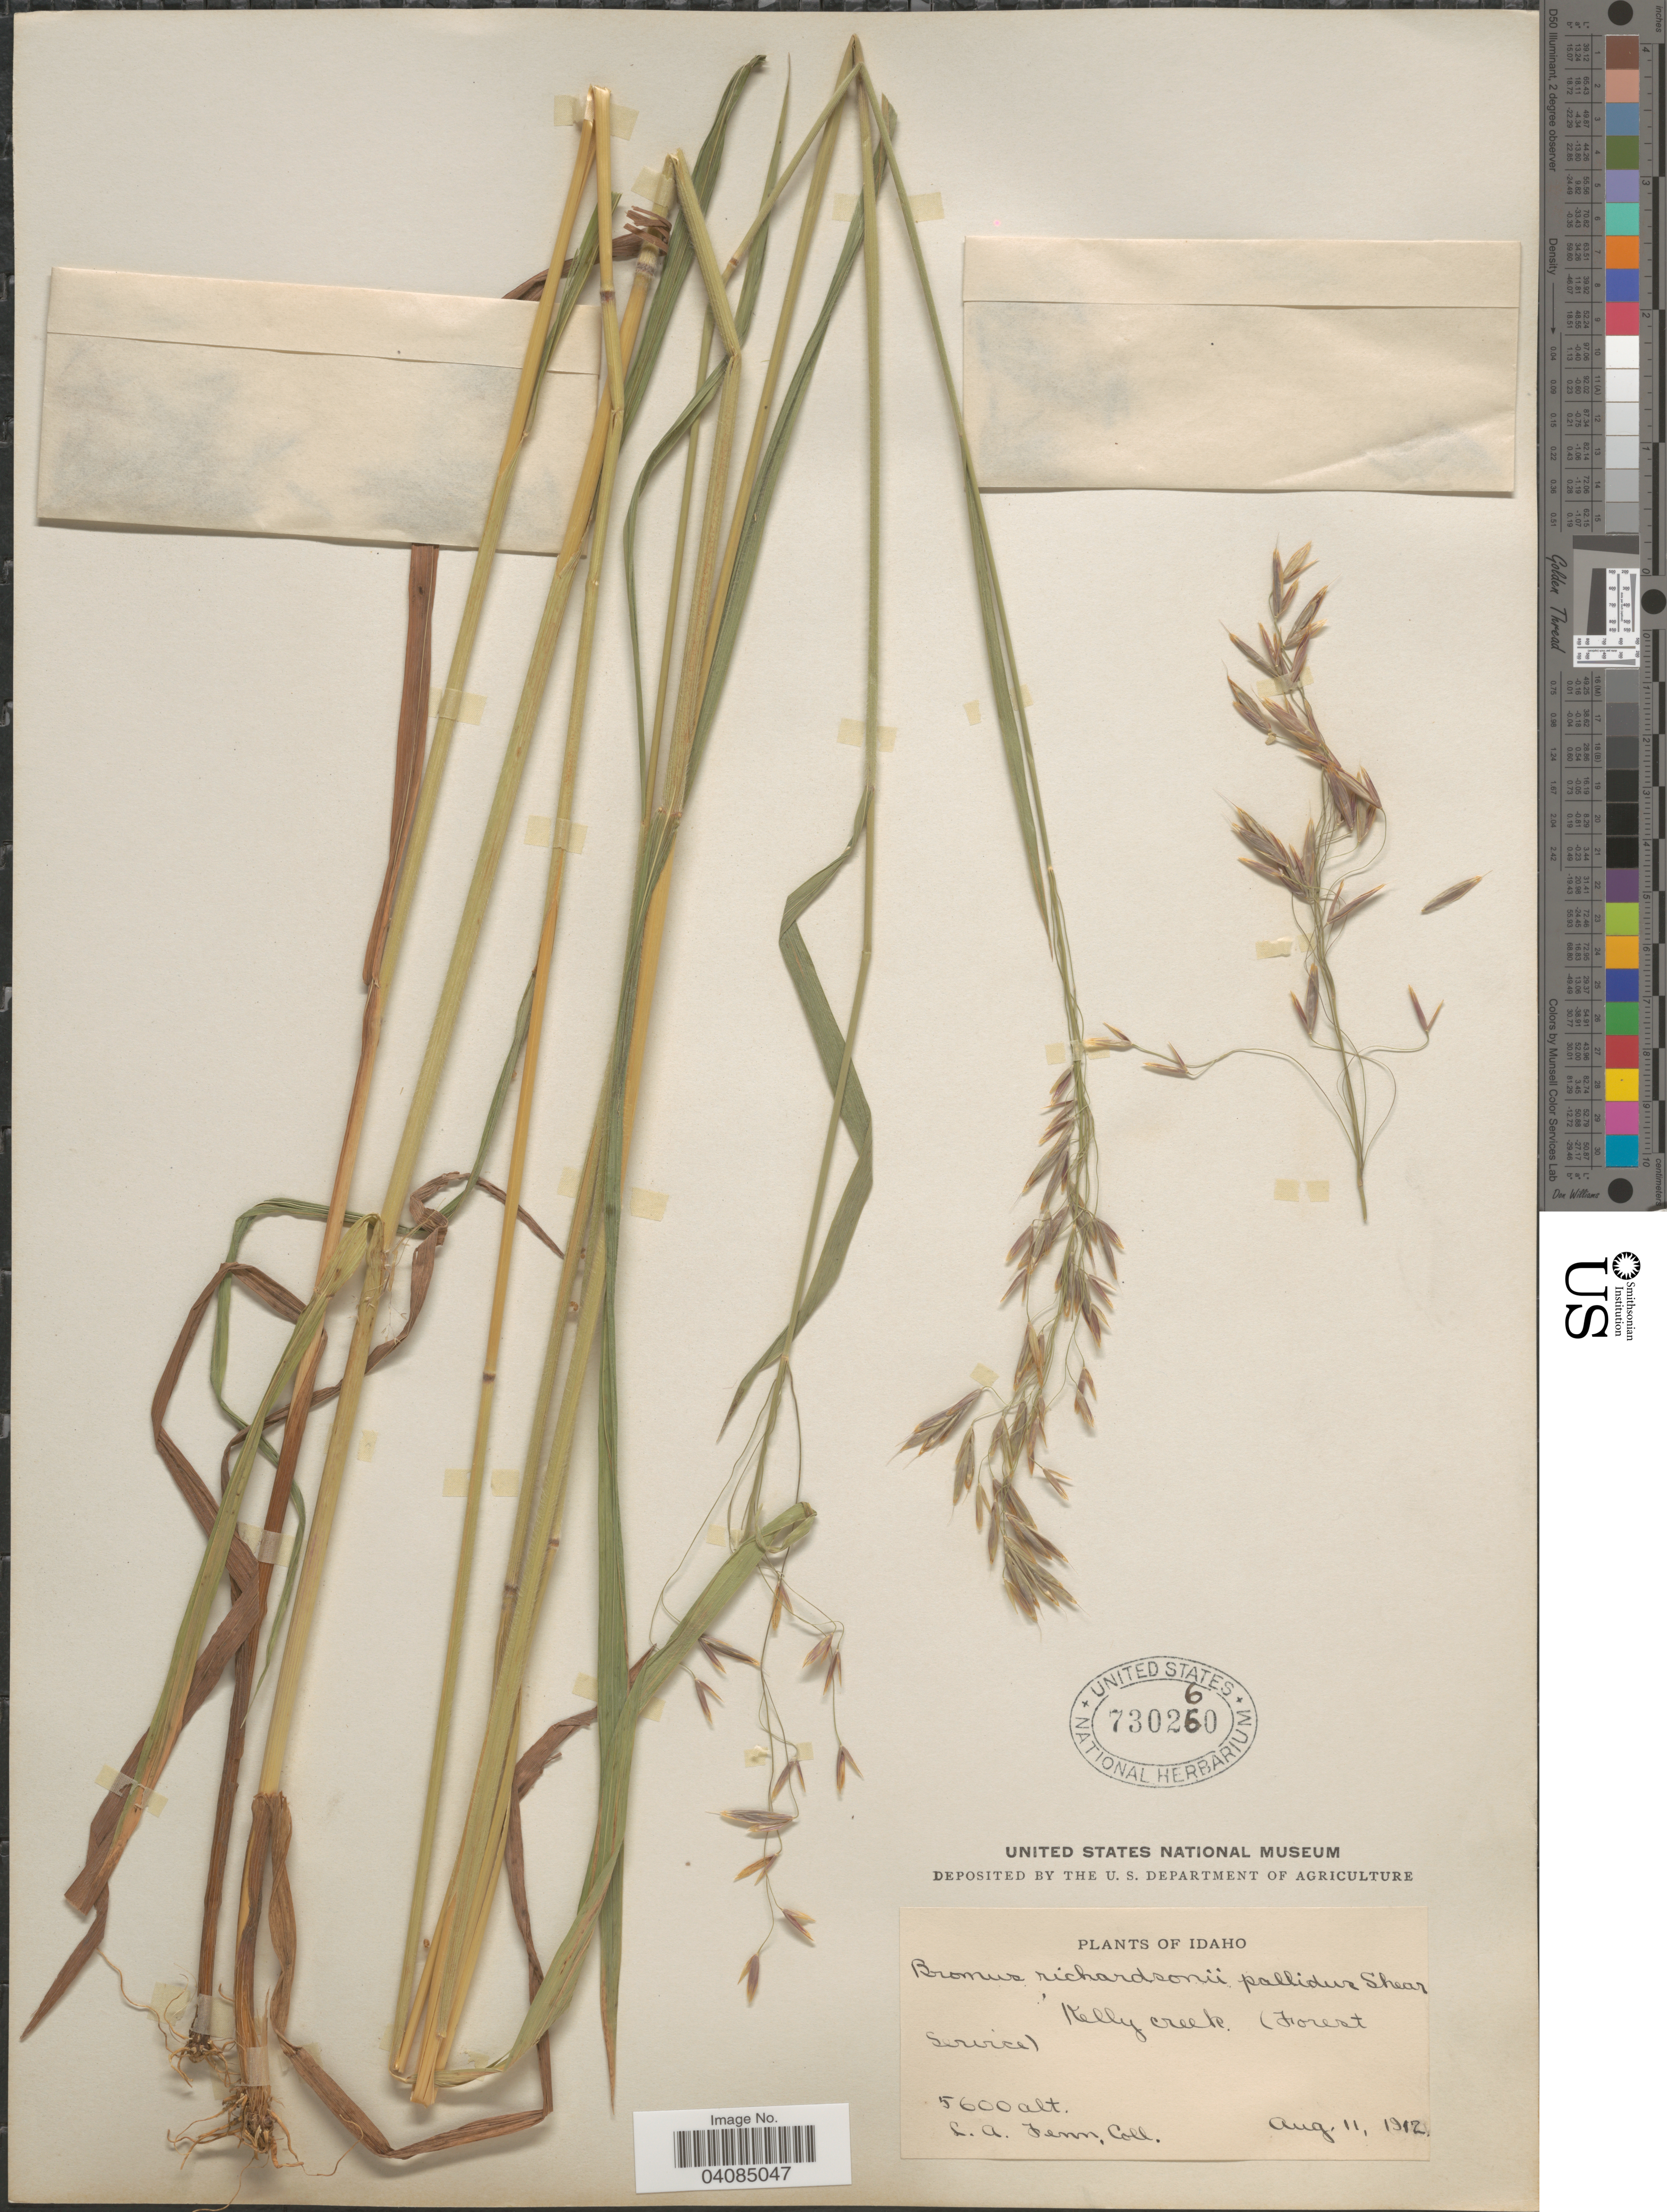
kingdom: Plantae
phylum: Tracheophyta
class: Liliopsida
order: Poales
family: Poaceae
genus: Bromus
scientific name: Bromus racemosus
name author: L.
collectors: L. Fenn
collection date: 1912-08-11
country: United States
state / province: Idaho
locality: Kelly Creek, (Forest Service).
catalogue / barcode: US 730260